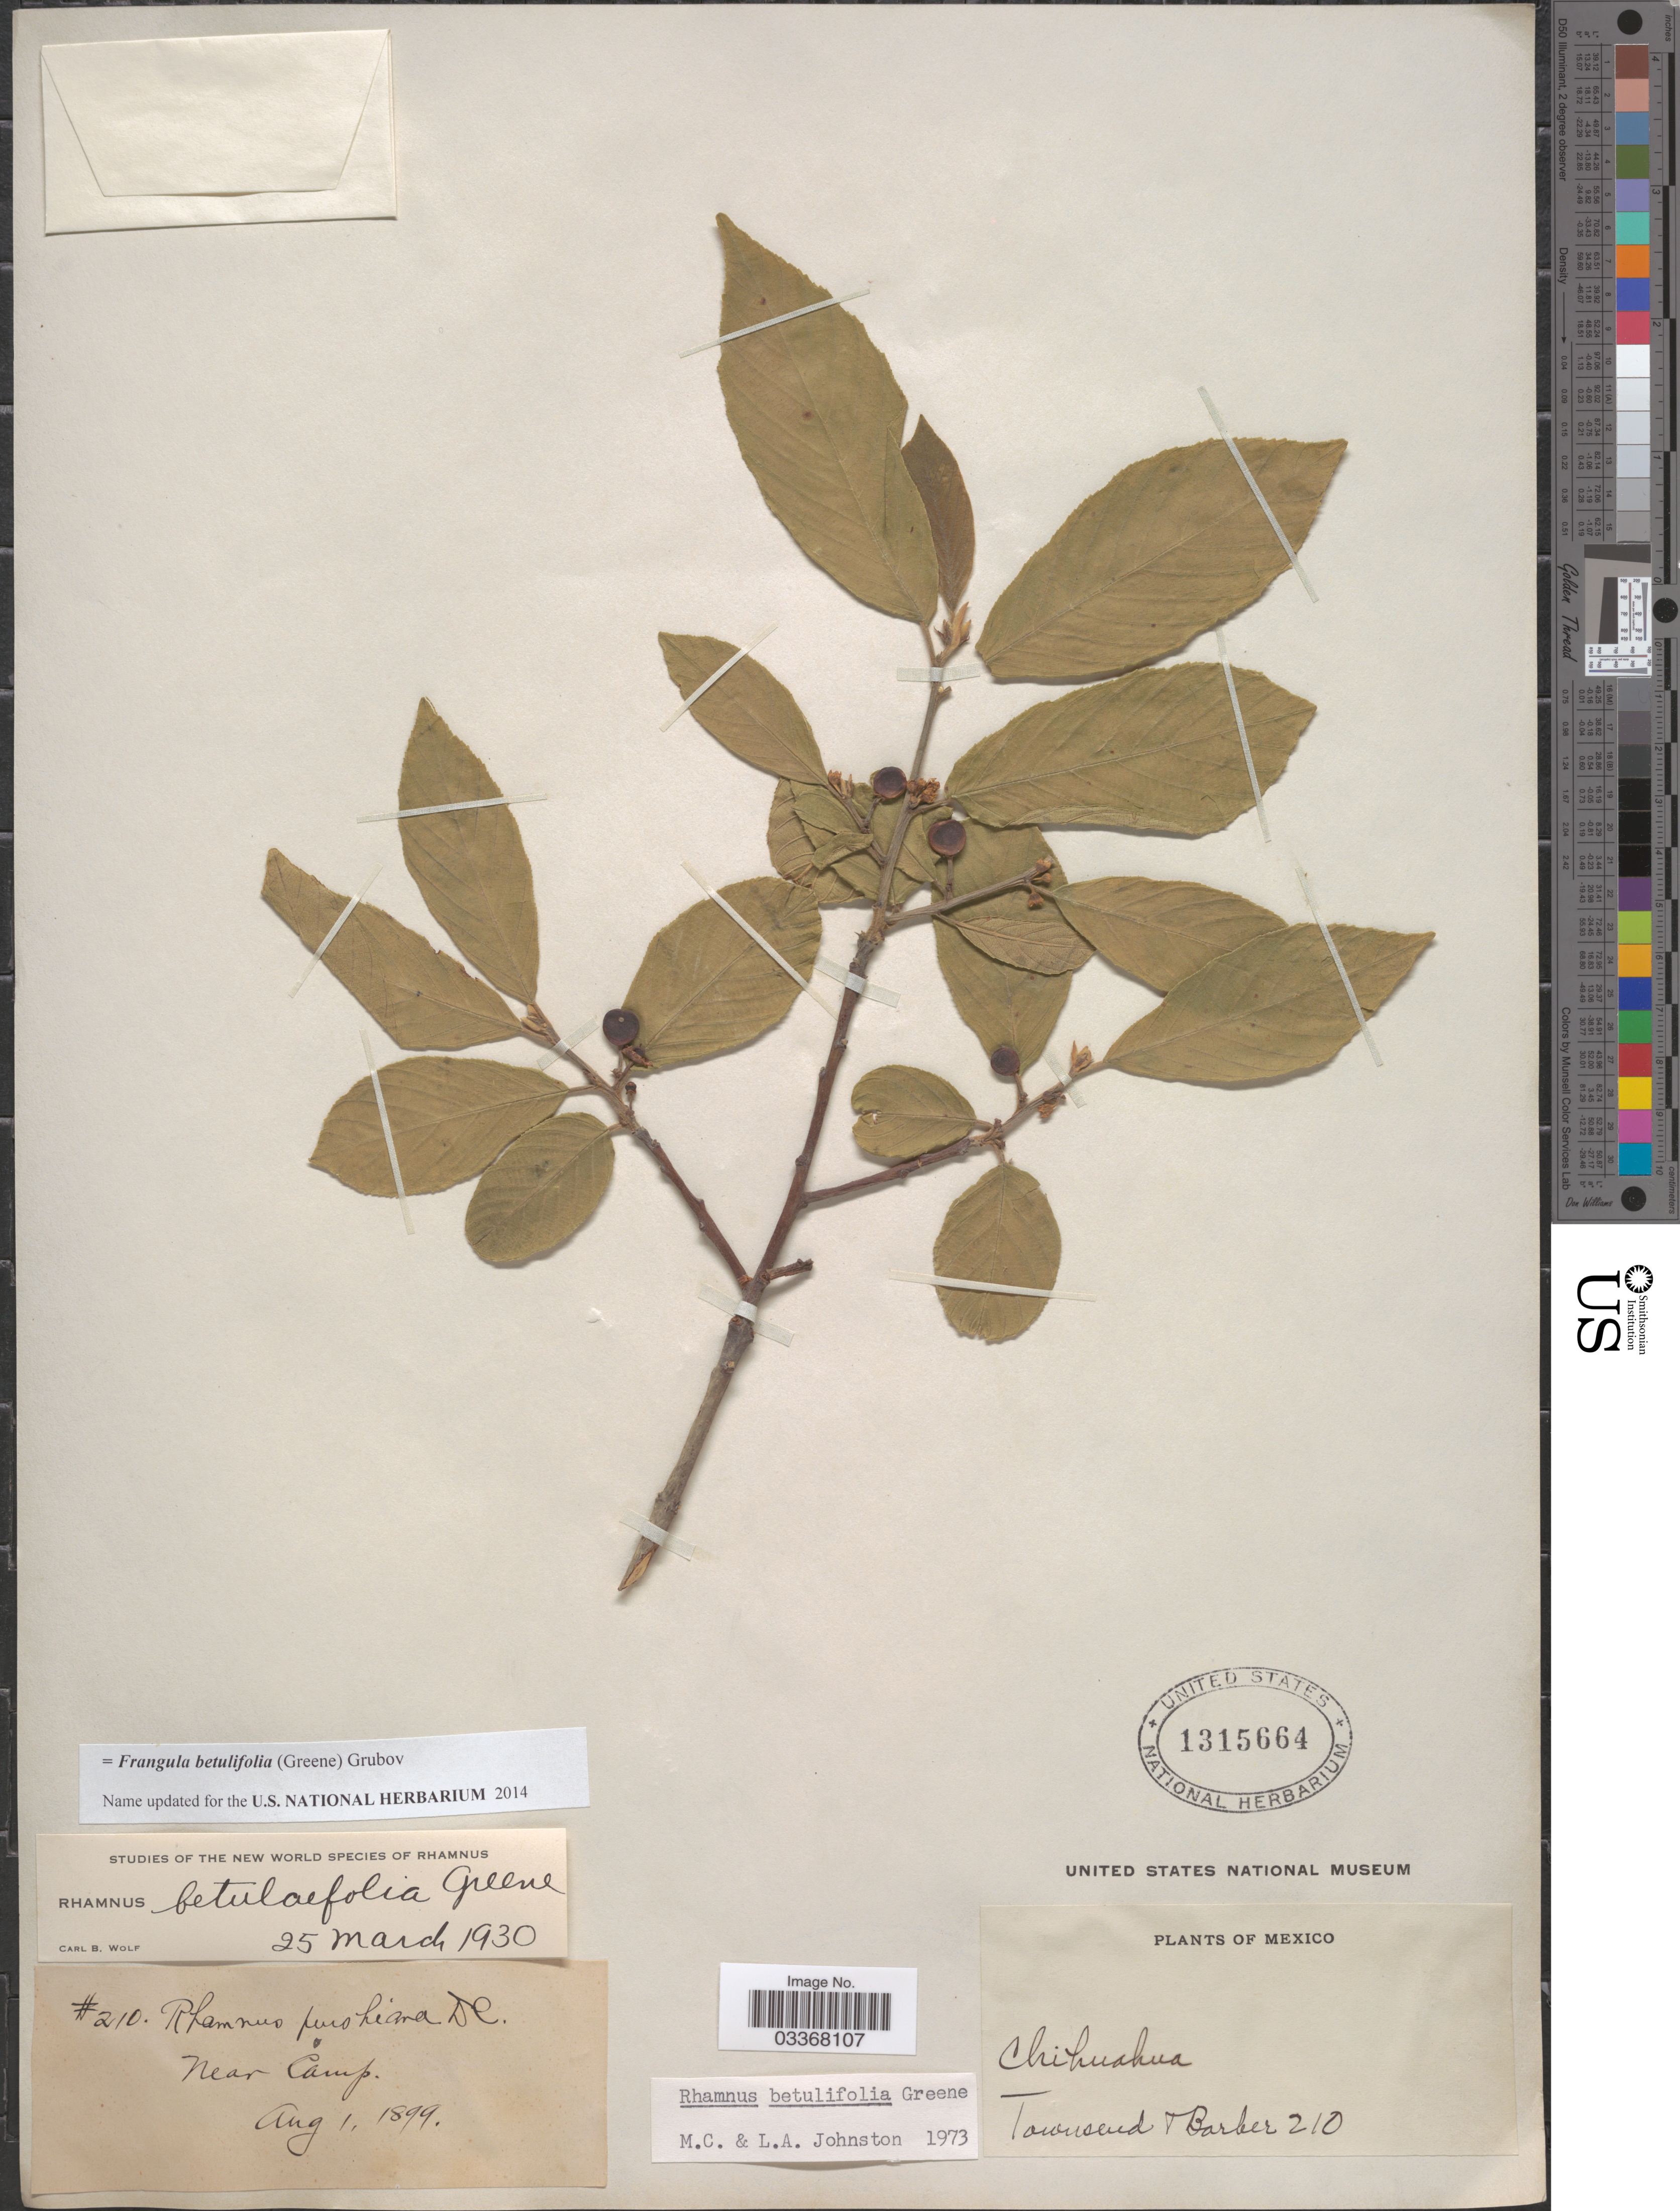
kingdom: Plantae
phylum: Tracheophyta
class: Magnoliopsida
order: Rosales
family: Rhamnaceae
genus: Frangula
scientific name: Frangula betulifolia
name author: (Greene) Grubov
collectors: Townsend & -. Barber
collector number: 210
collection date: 1899-08-01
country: Mexico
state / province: Chihuahua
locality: Near Camp.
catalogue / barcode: US 1315664